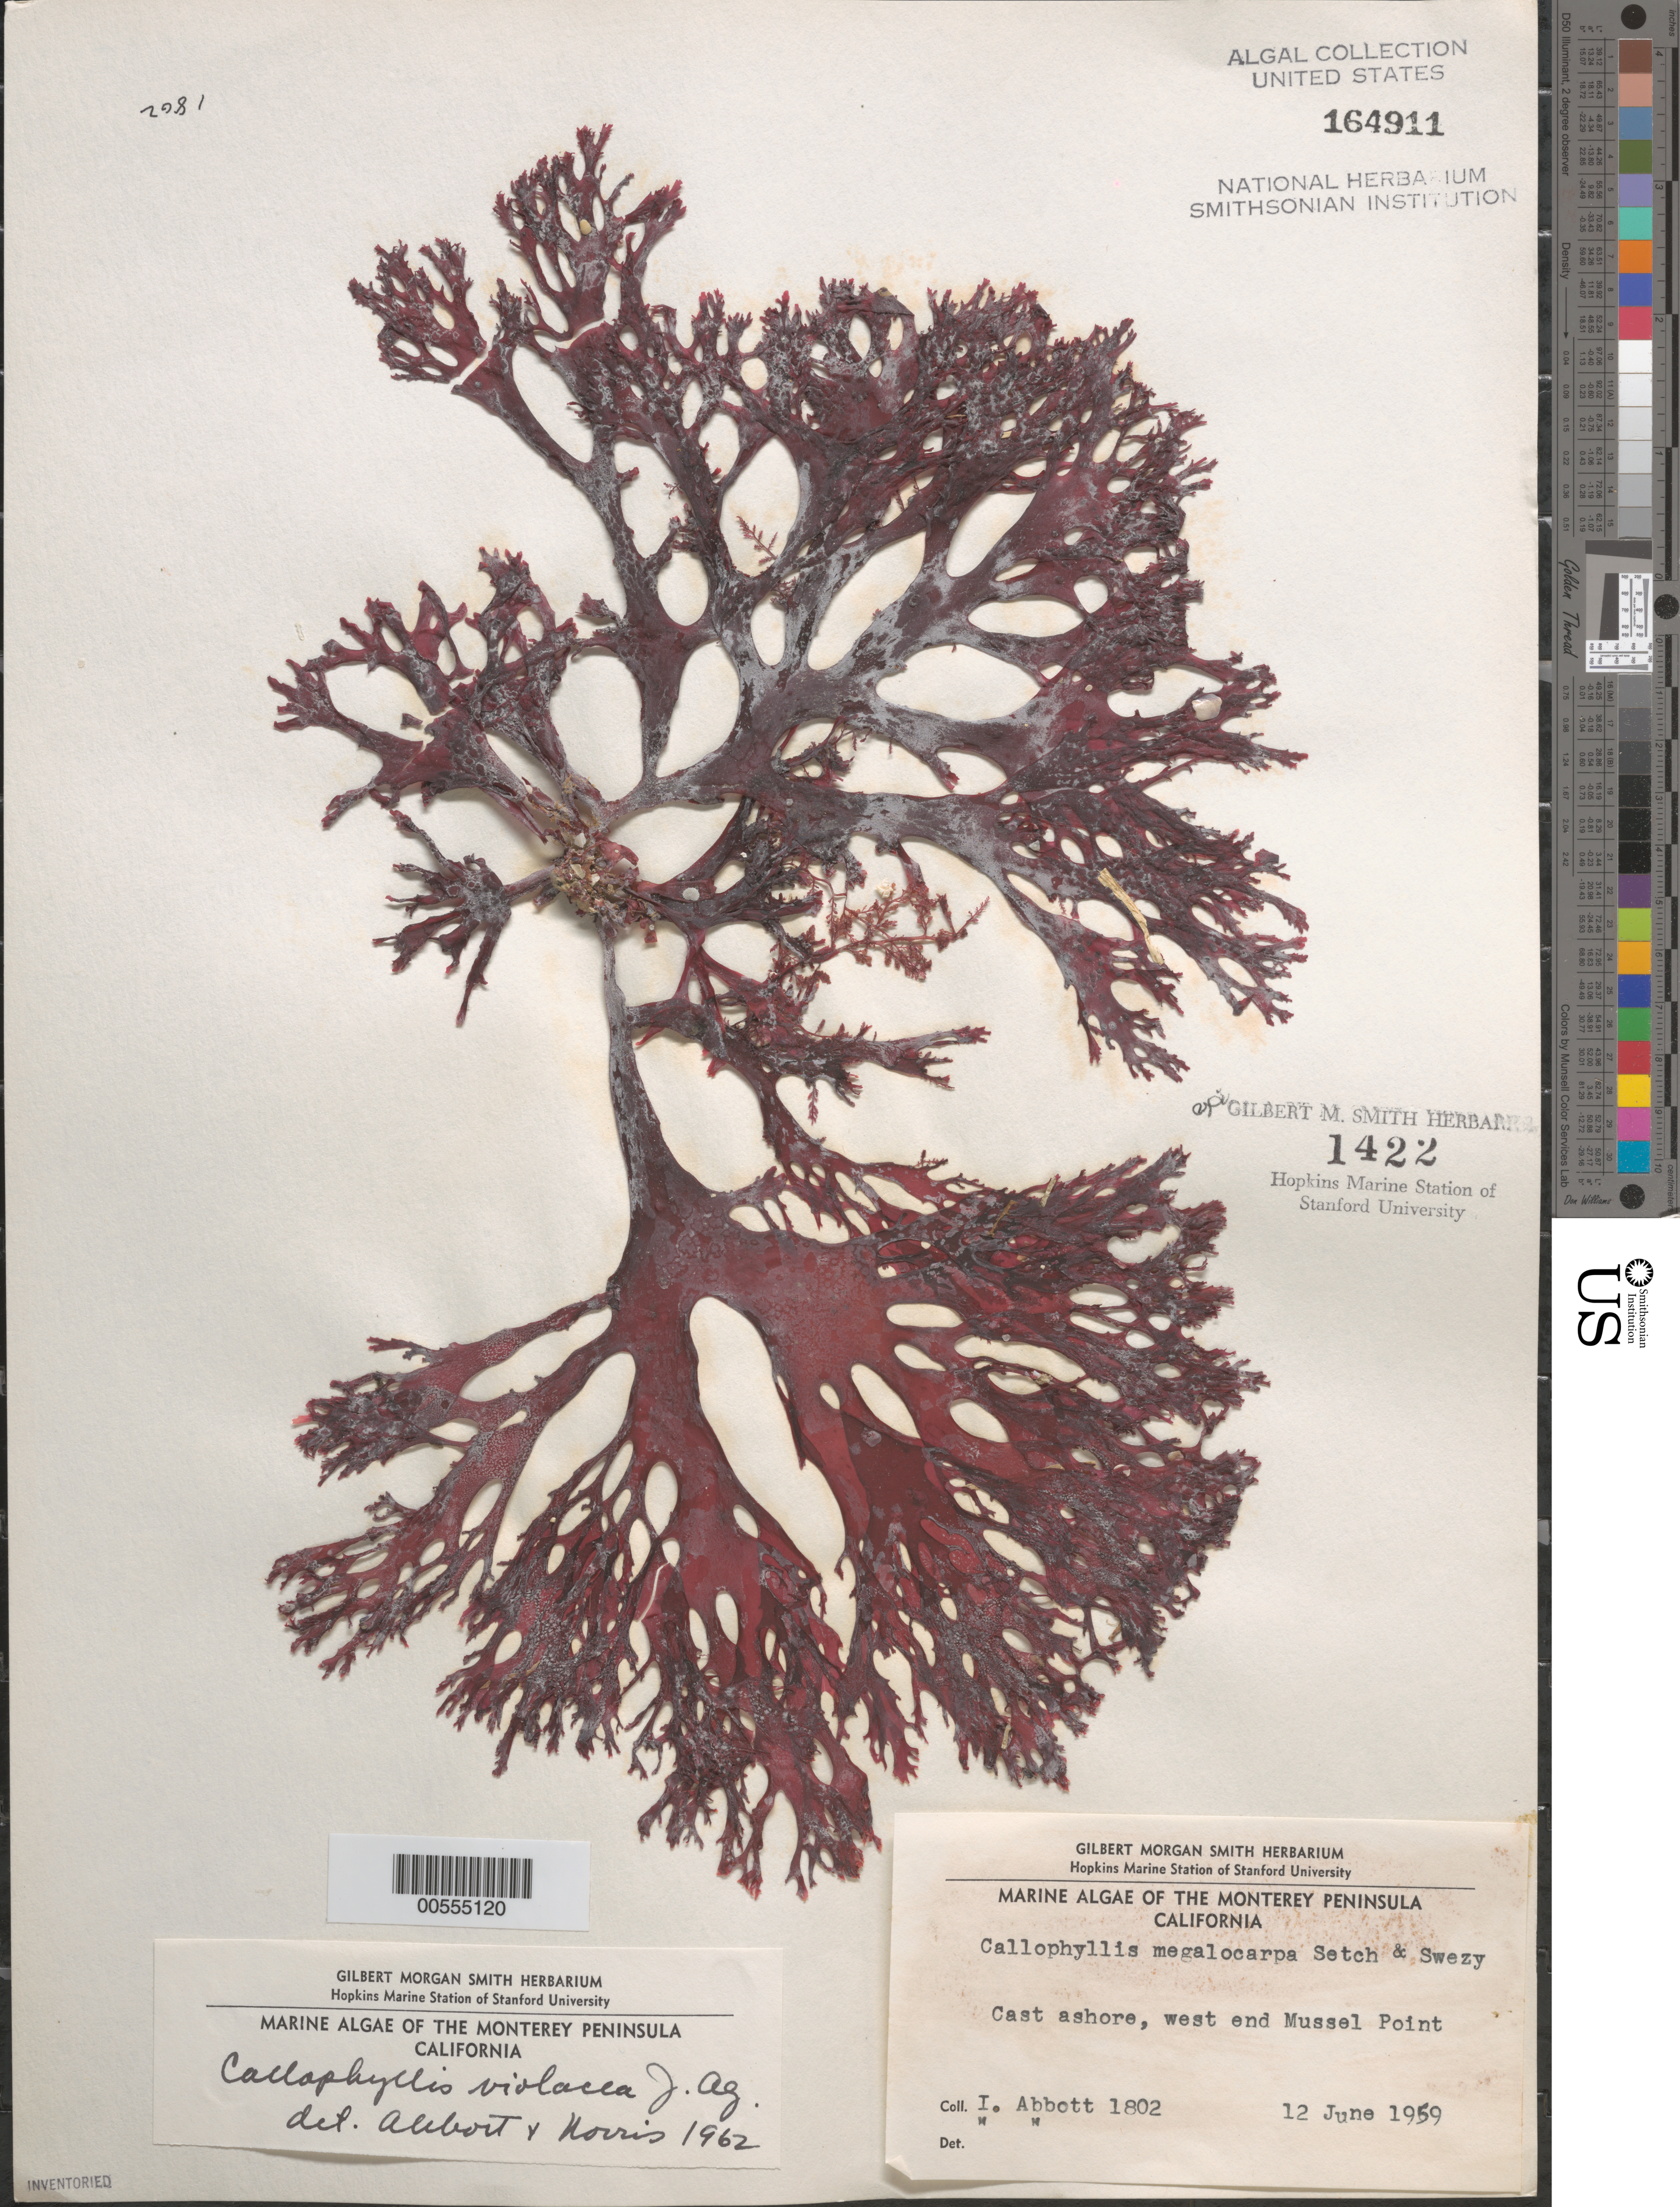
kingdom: Plantae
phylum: Rhodophyta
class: Florideophyceae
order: Gigartinales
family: Kallymeniaceae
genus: Callophyllis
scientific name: Callophyllis violacea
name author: J. Agardh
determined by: Abbott, I. A.; Norris, R. E.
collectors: I. A. Abbott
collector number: IAA 1802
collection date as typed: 12 Jun 1959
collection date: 1959-06-12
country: United States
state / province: California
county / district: Monterey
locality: Mussel Point, west end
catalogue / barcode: US 164911